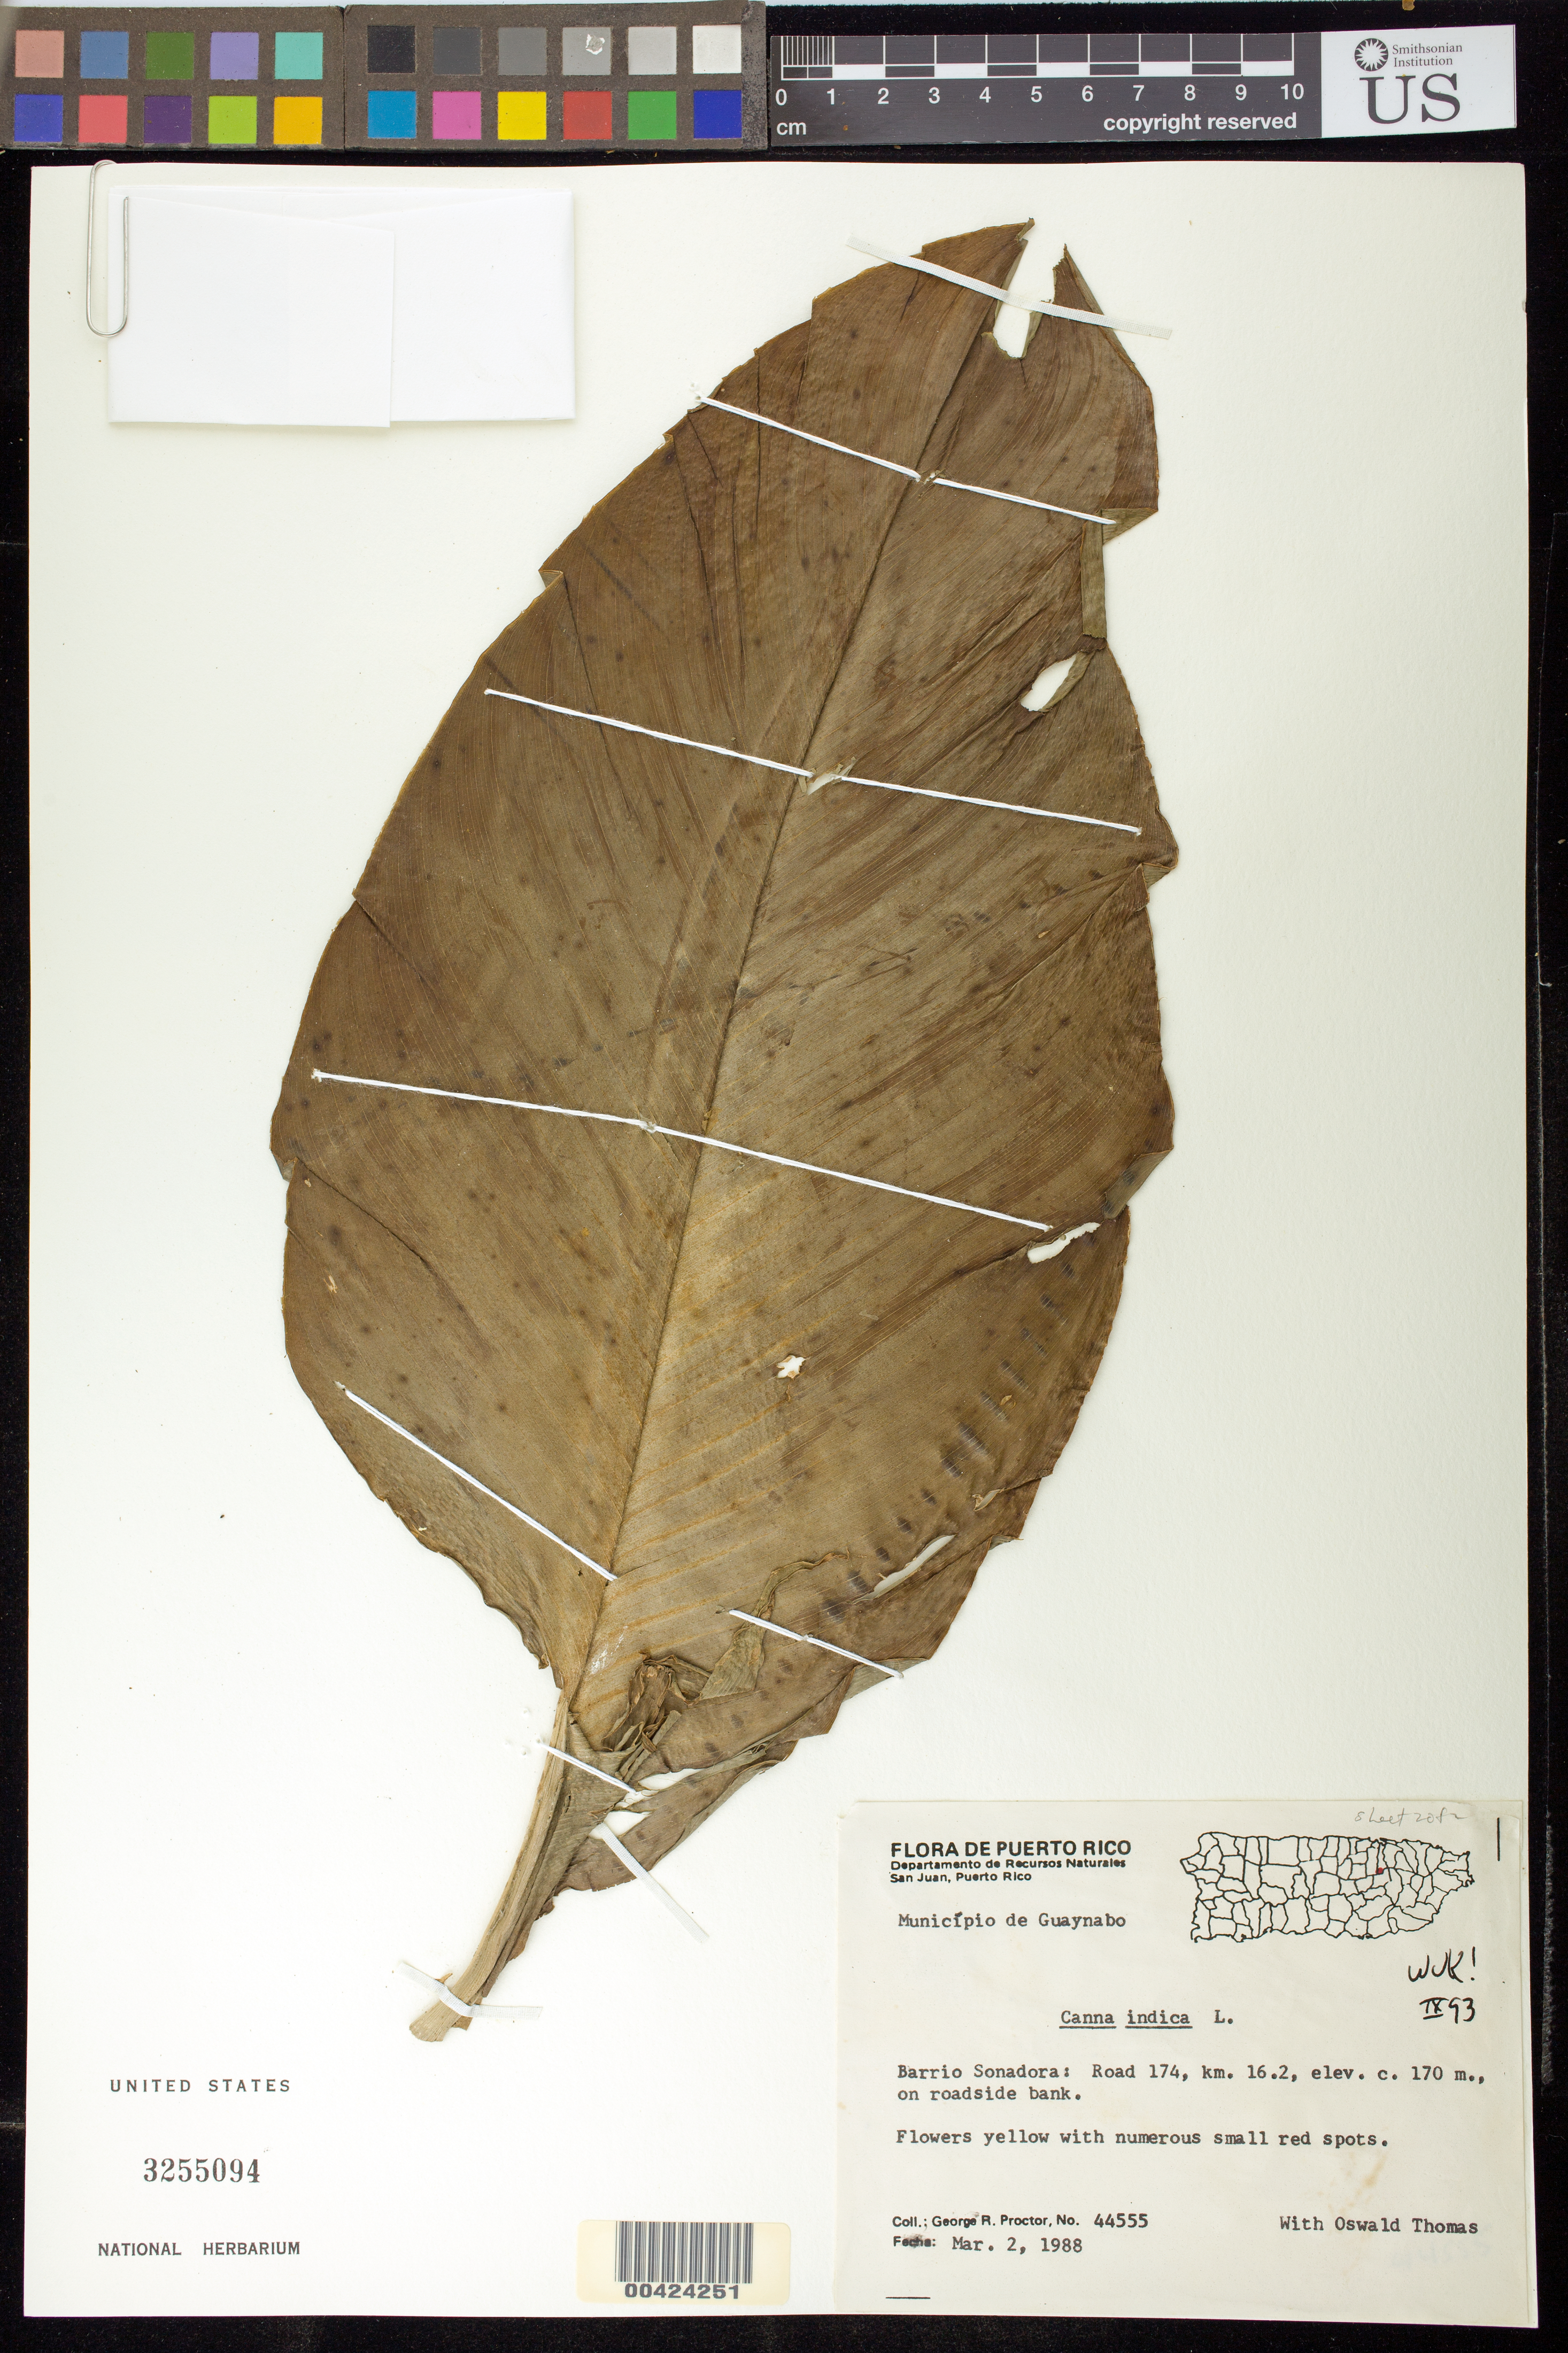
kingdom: Plantae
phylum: Tracheophyta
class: Liliopsida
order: Zingiberales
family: Cannaceae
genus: Canna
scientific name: Canna indica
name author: L.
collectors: G. R. Proctor & O. Thomas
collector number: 44555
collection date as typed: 02 Mar 1988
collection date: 1988-03-02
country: Puerto Rico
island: Greater Antilles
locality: Barrio sonadora, rd 174, km. 16.2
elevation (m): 170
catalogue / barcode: US 3255094